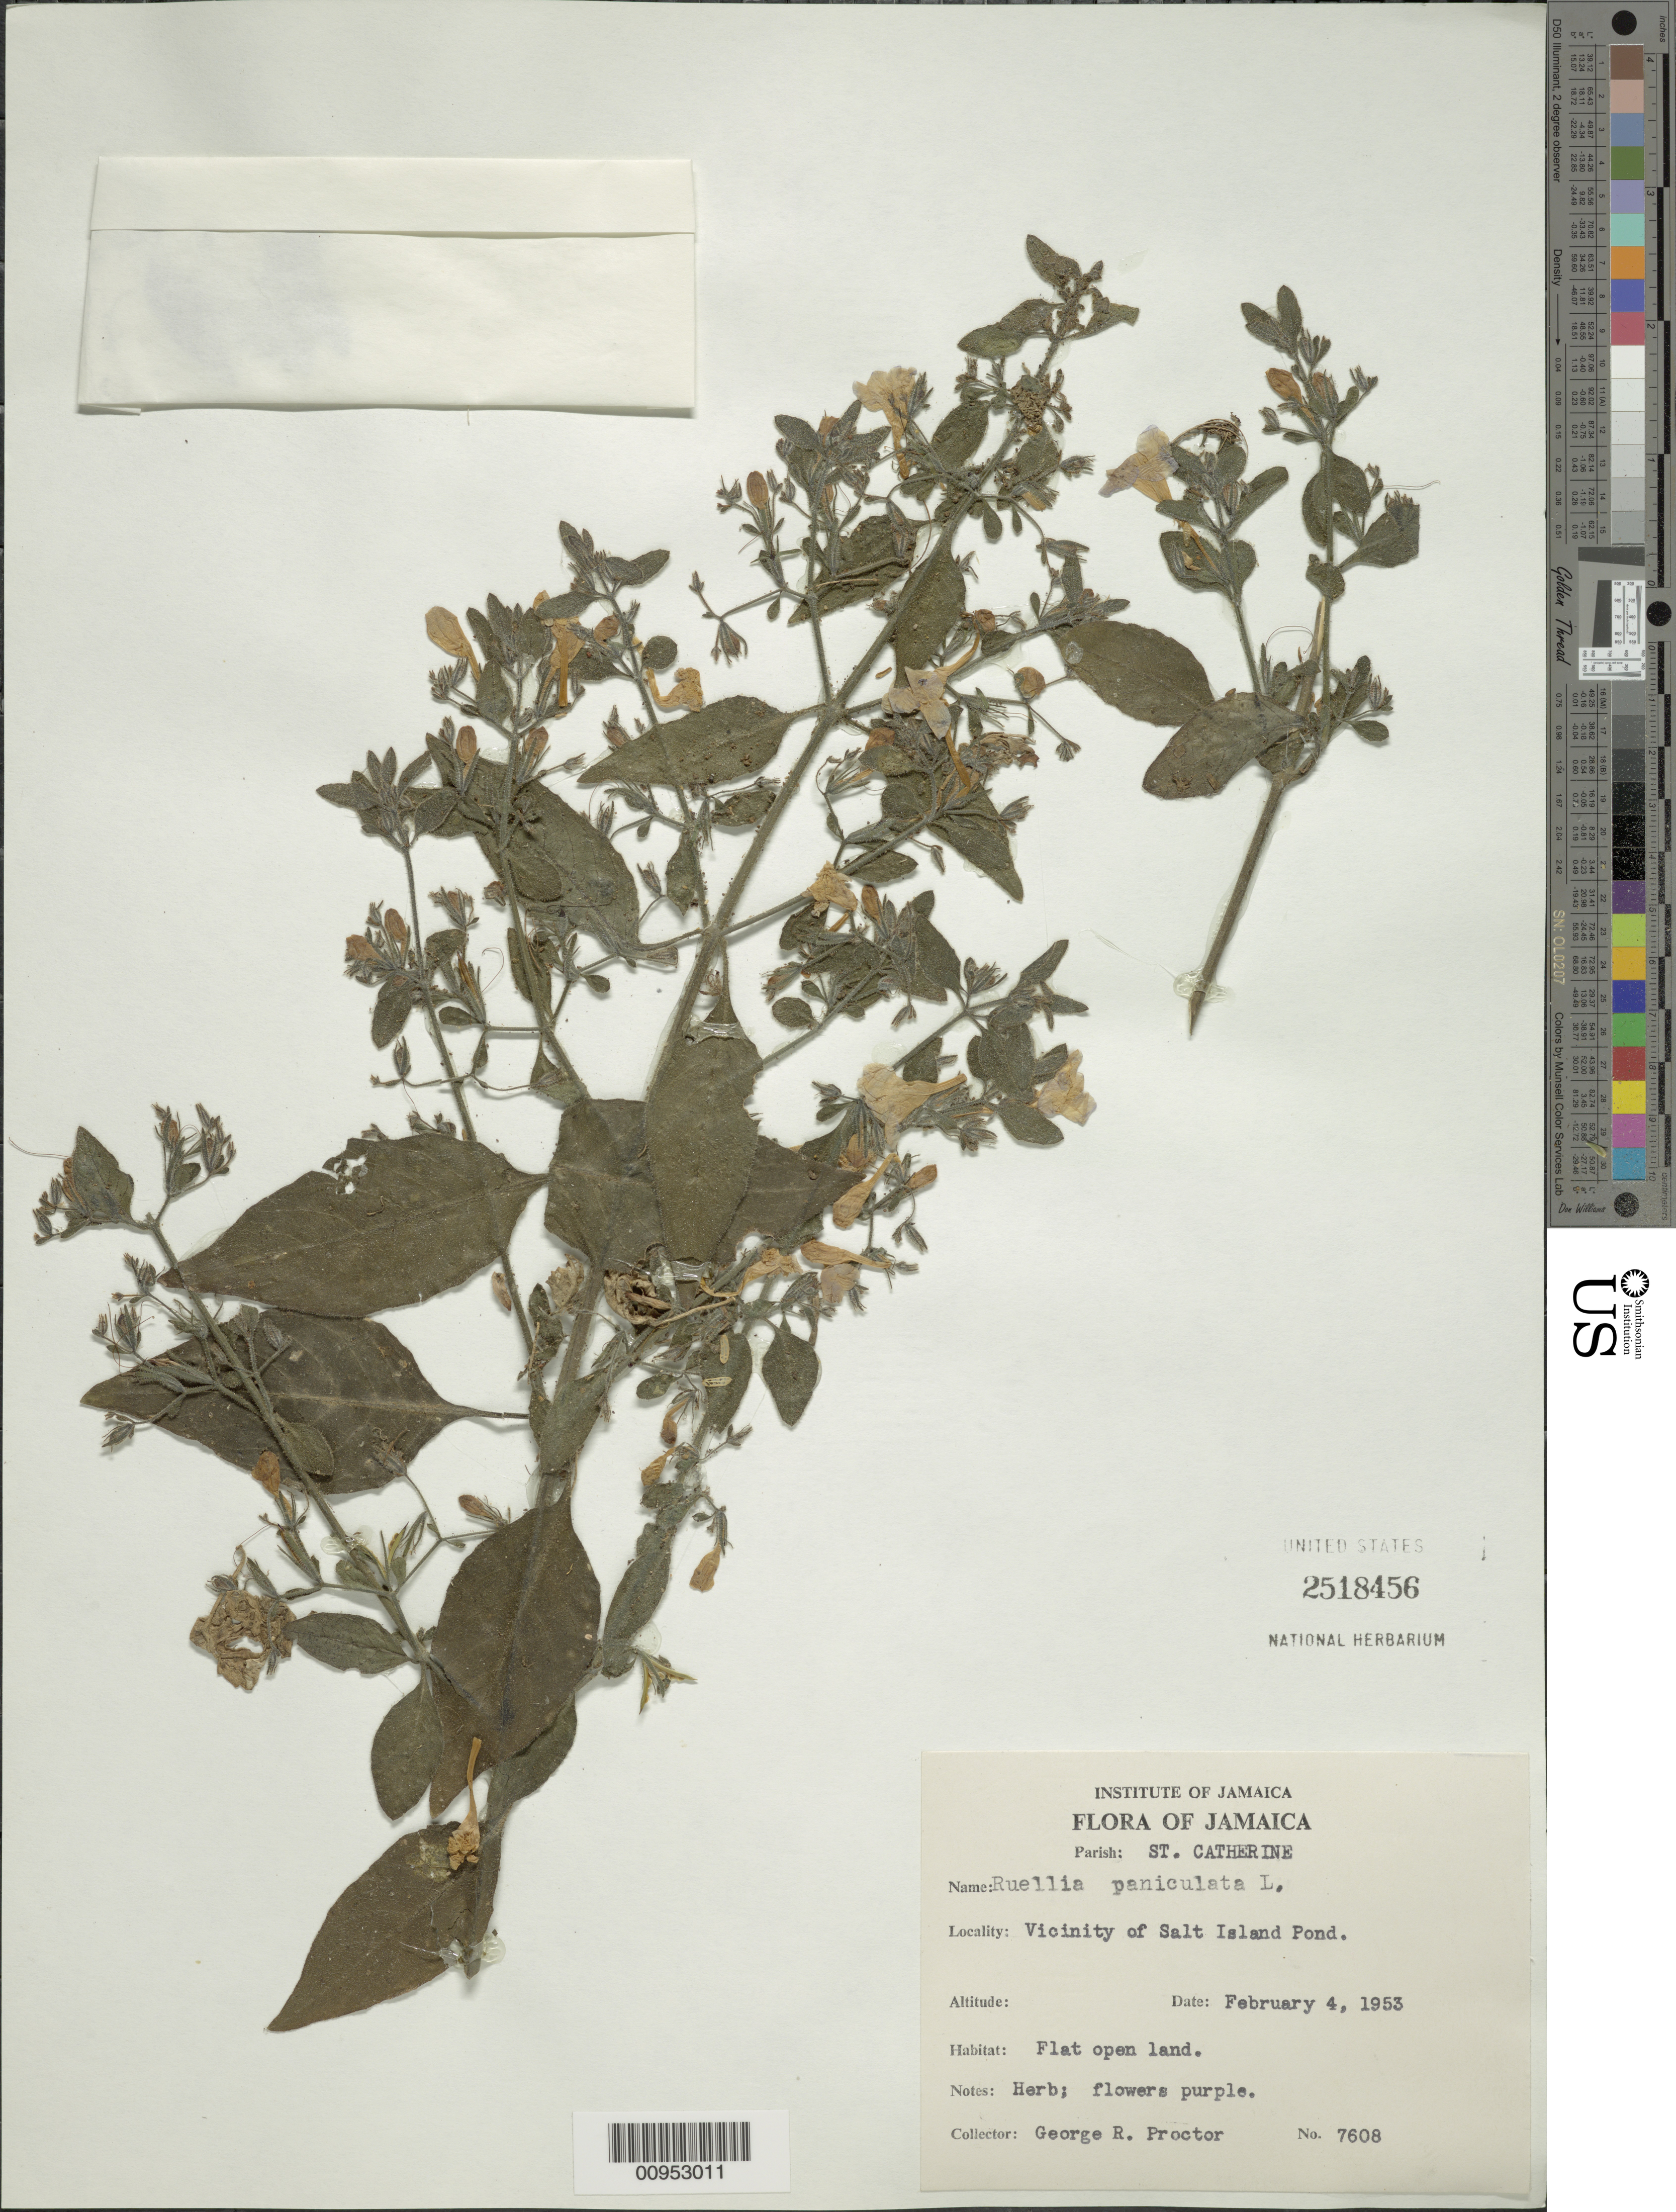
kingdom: Plantae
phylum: Tracheophyta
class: Magnoliopsida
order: Lamiales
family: Acanthaceae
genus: Ruellia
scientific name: Ruellia paniculata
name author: L.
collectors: G. R. Proctor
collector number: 7608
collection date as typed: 04 Feb 1953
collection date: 1953-02-04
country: Jamaica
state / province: Saint Catherine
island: Jamaica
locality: Vicinity of Salt Island Pond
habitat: Flat open land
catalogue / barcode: US 2518456